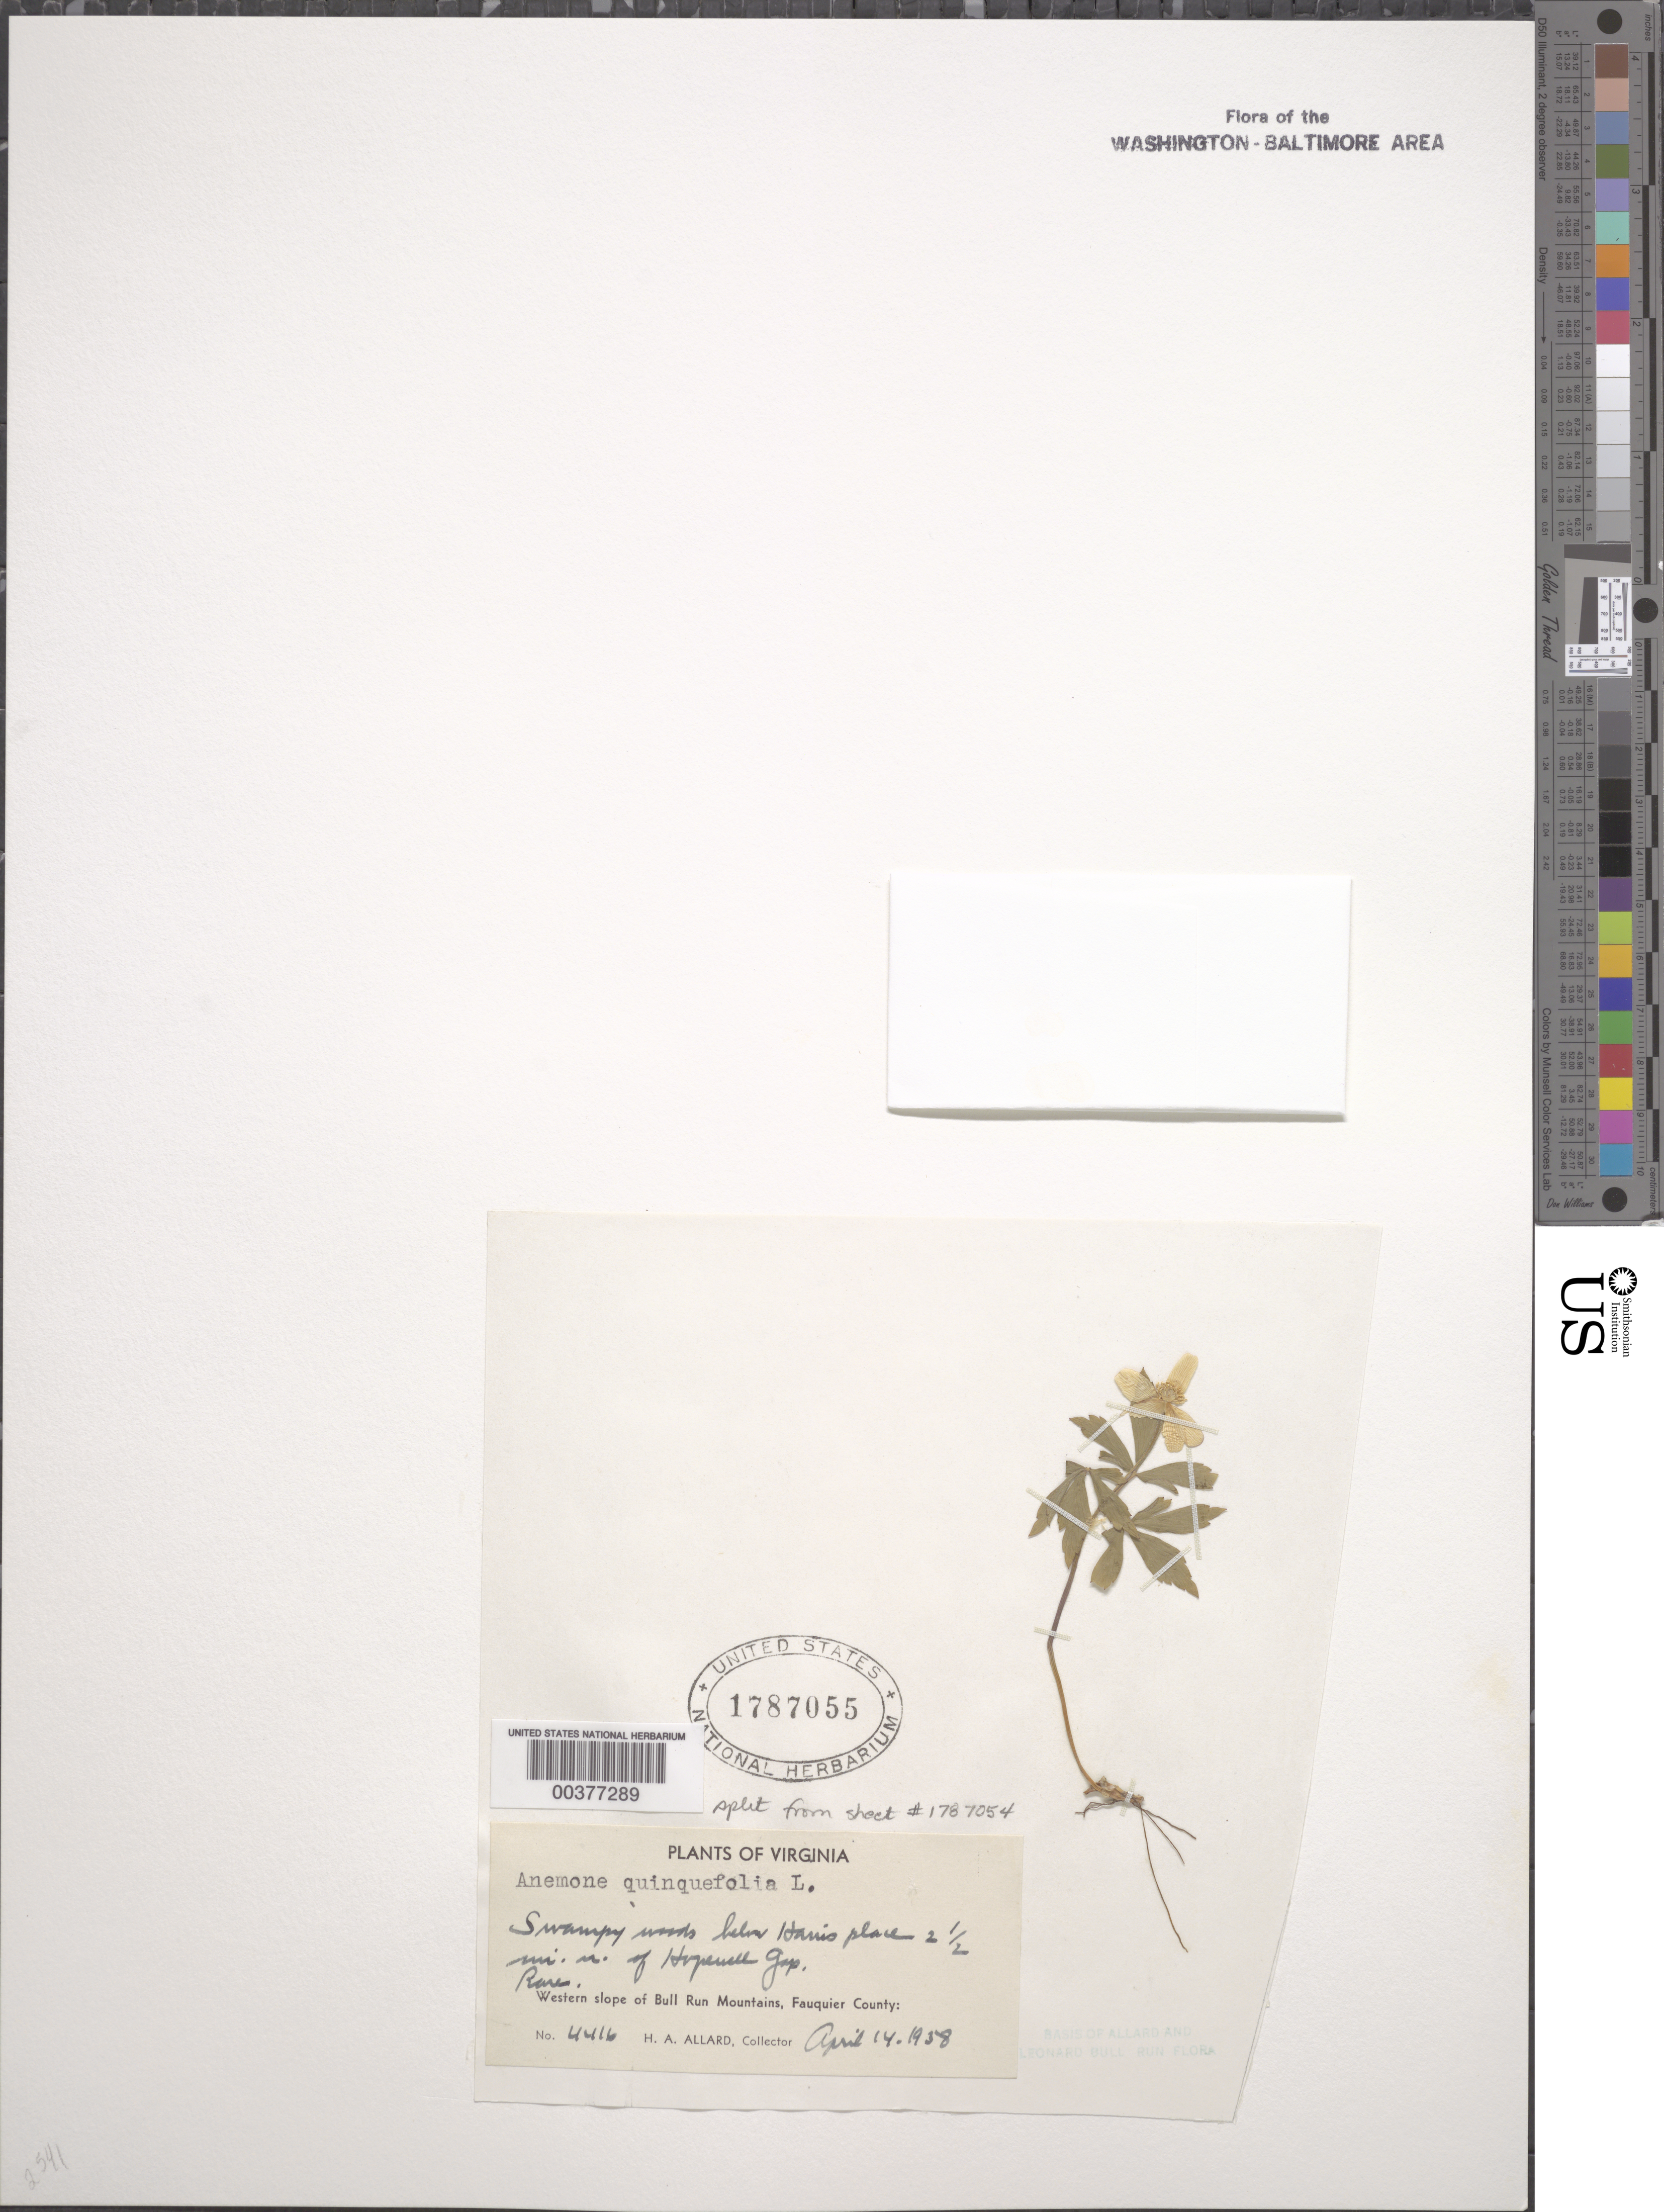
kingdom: Plantae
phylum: Tracheophyta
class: Magnoliopsida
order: Ranunculales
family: Ranunculaceae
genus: Anemone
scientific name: Anemone quinquefolia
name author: L.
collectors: H. A. Allard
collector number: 4416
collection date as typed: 14 Apr 1938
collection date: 1938-04-14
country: United States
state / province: Virginia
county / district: Fauquier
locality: North of Hopewell Gap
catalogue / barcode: US 1787055